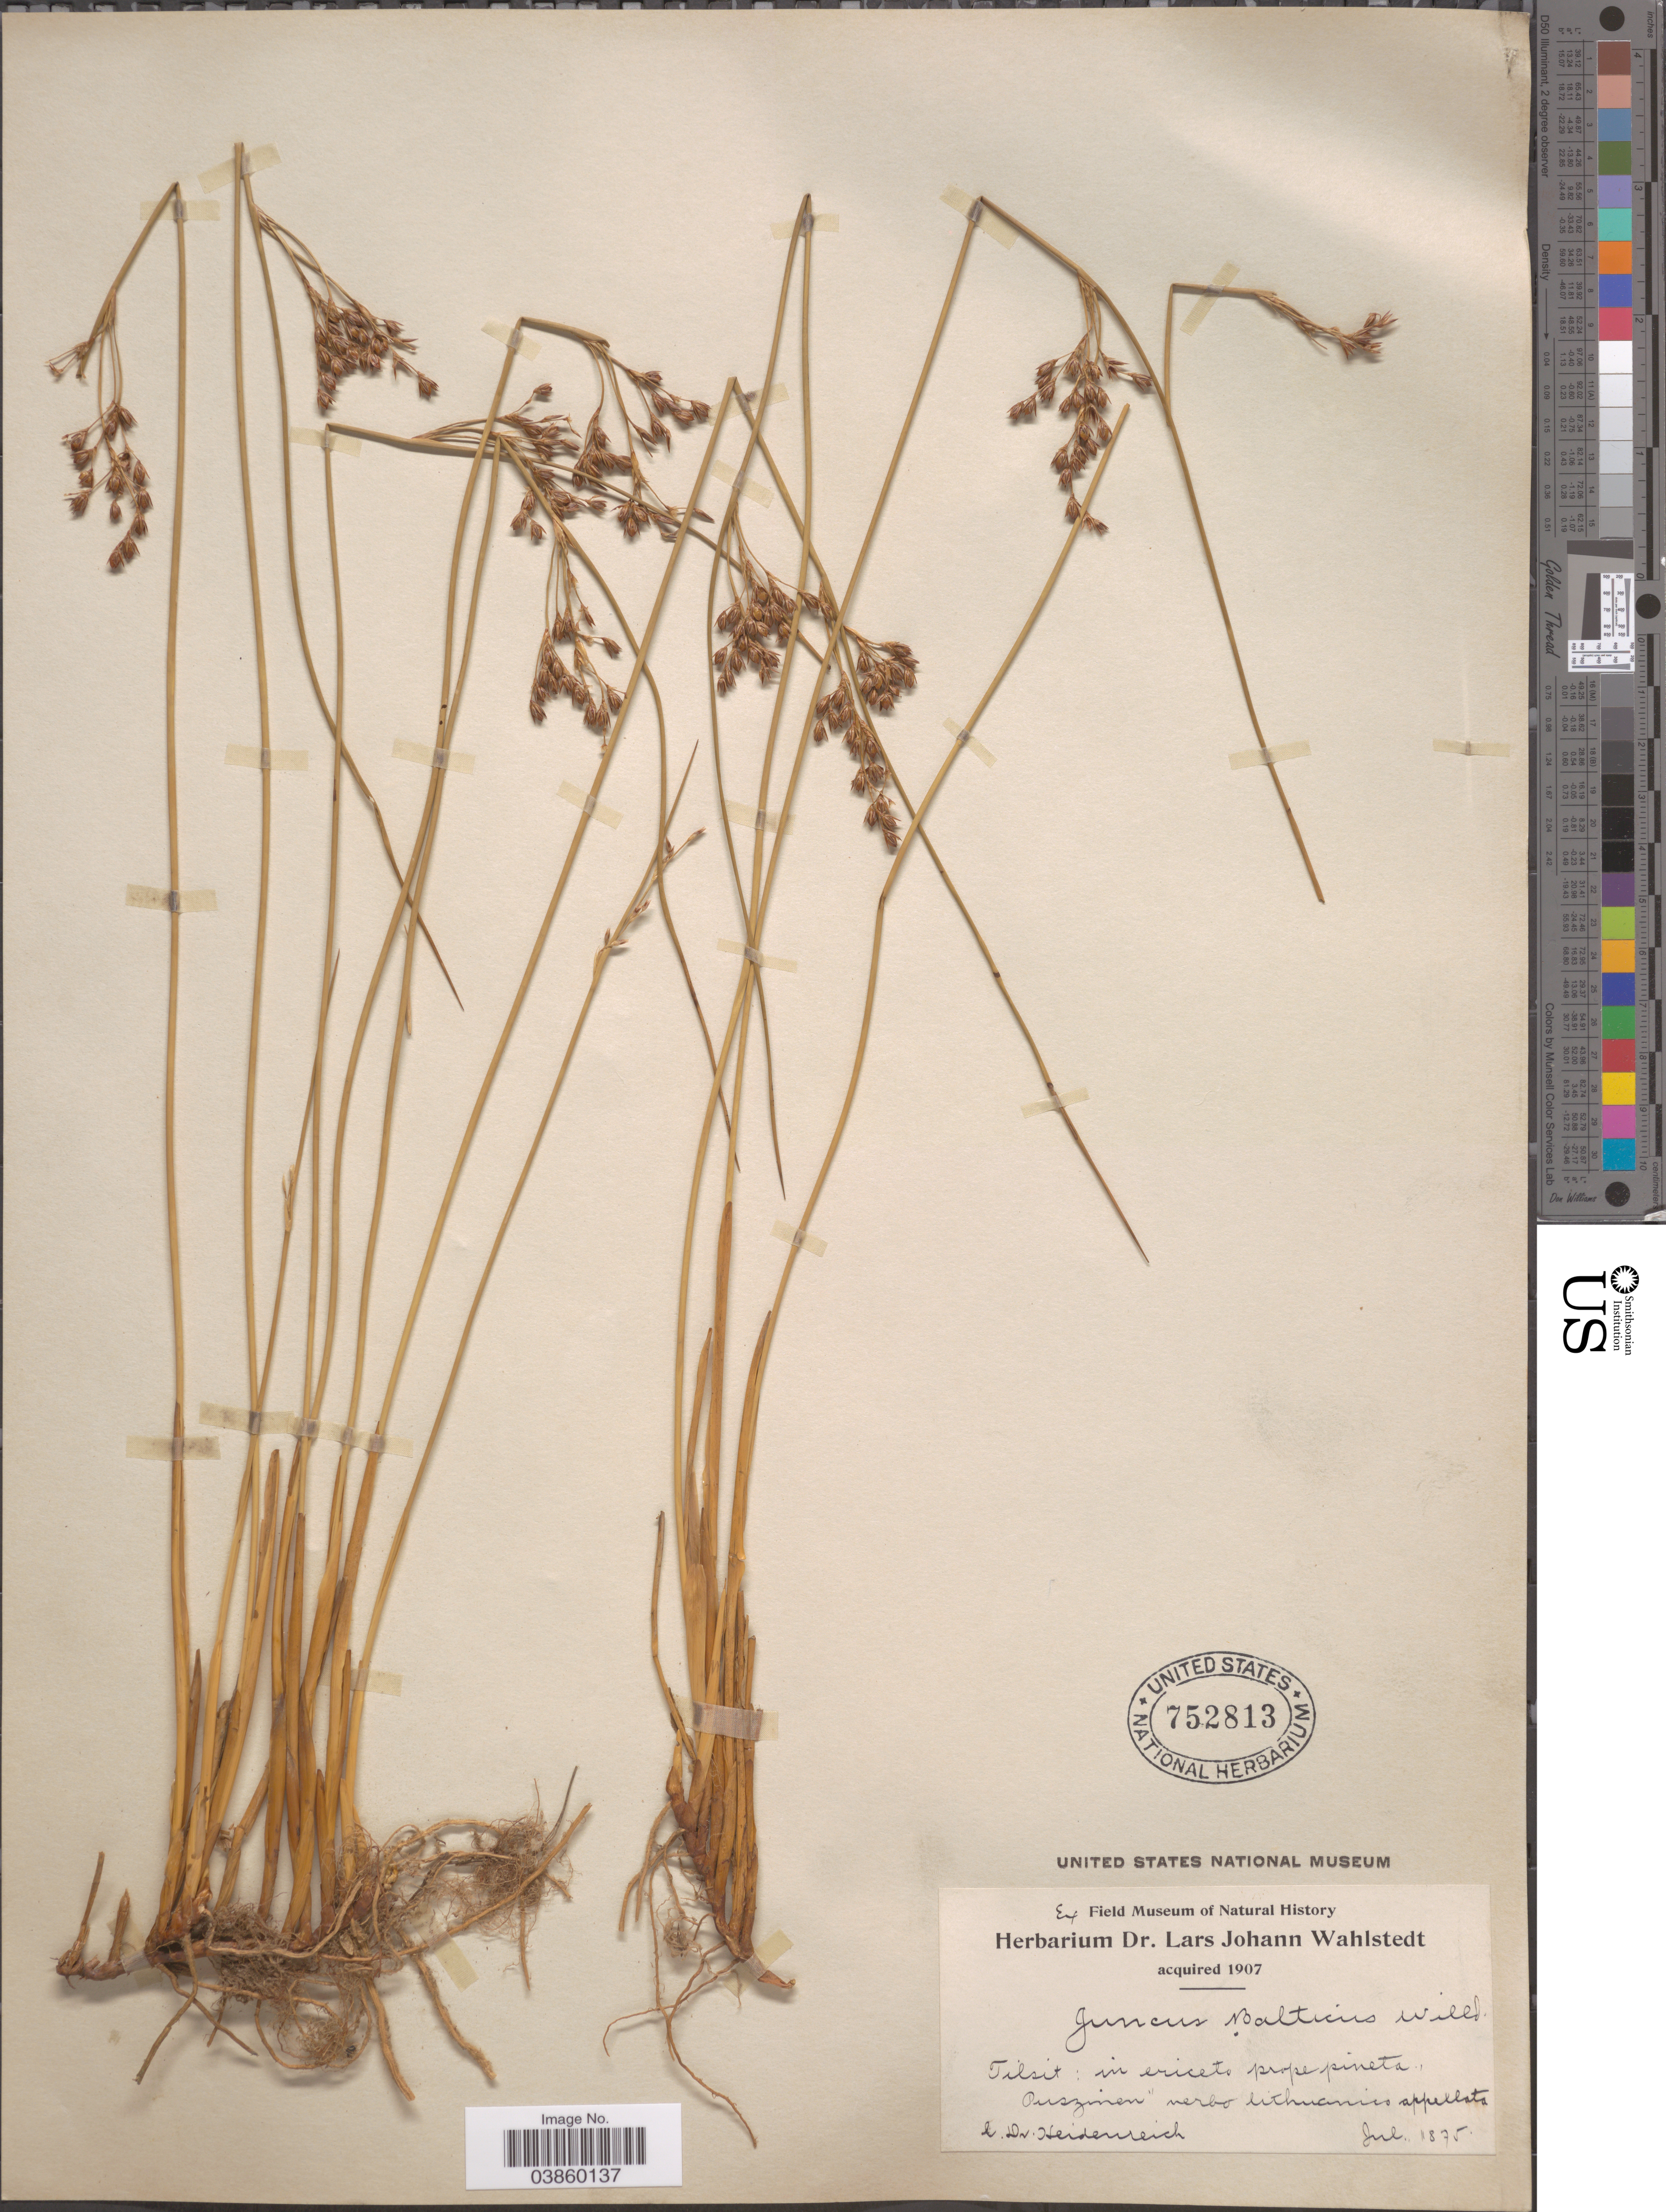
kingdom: Plantae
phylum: Tracheophyta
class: Liliopsida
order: Poales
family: Juncaceae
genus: Juncus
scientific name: Juncus balticus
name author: Willd.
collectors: Heidenreich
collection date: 1875-07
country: Russian Federation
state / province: Kaliningrad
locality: Tilsit: in ericeto prope pineta, Pruszinen nerbo lithuanico appellata.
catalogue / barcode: US 752813